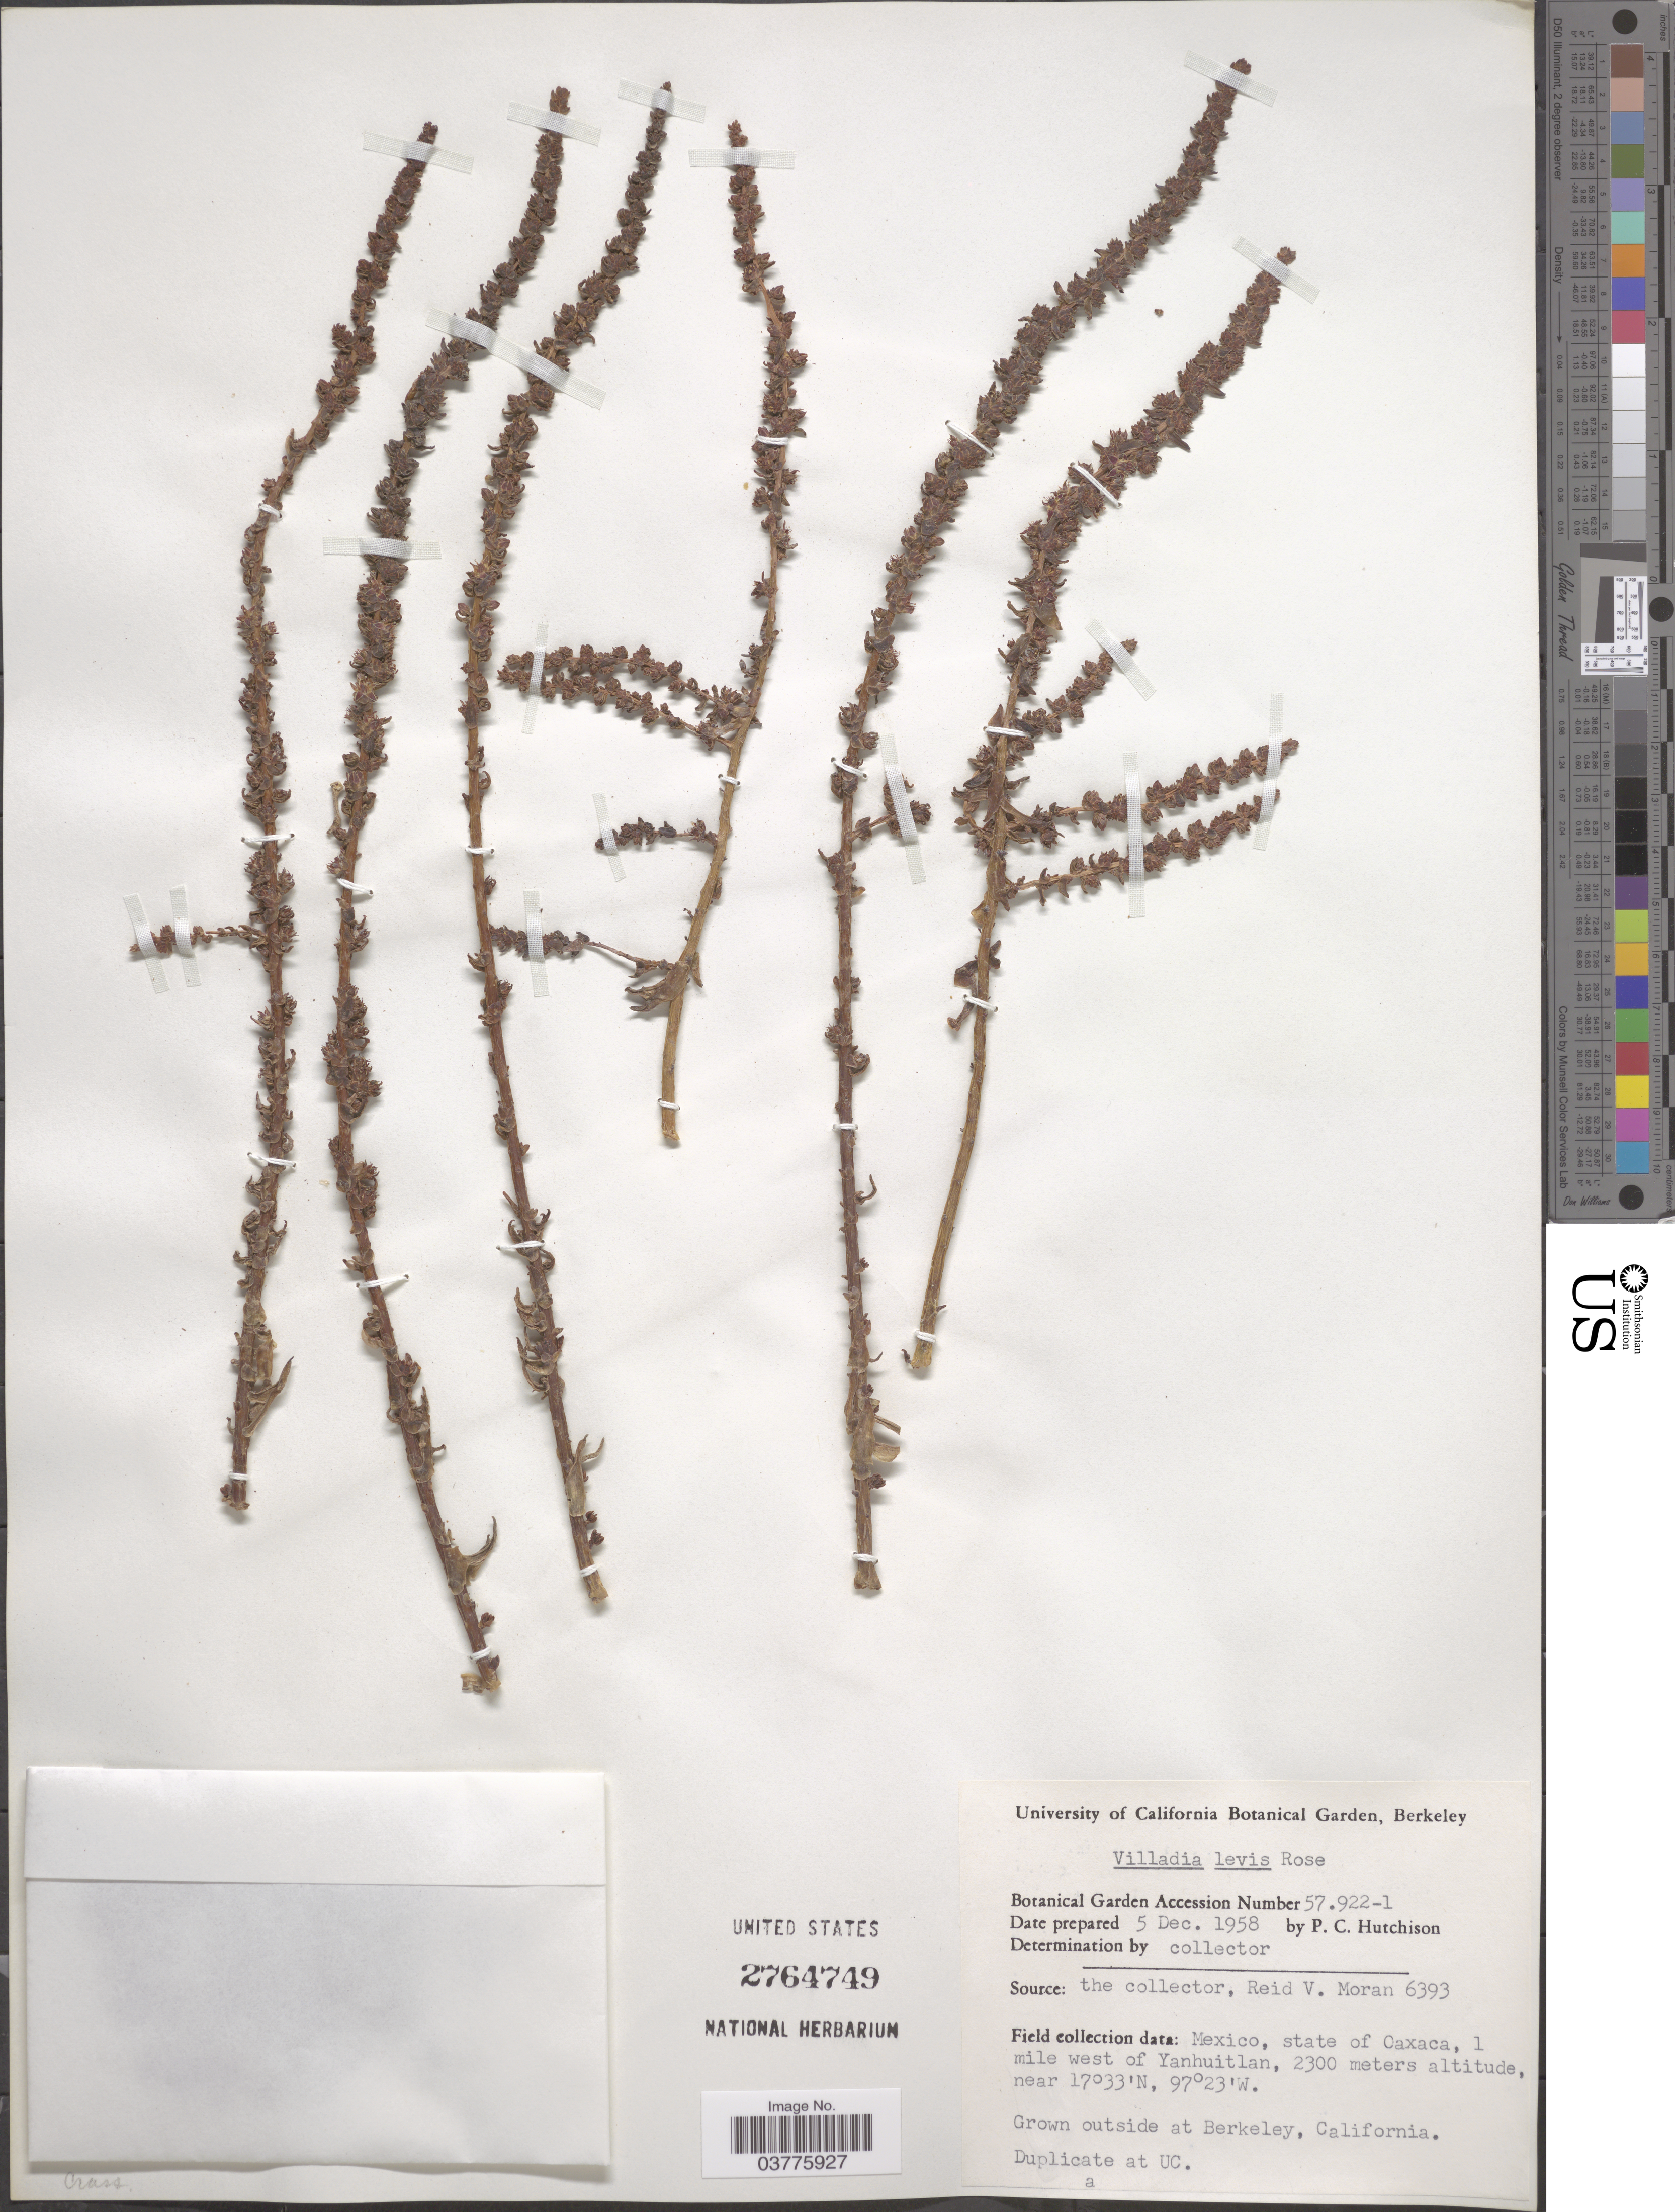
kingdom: Plantae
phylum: Tracheophyta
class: Magnoliopsida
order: Saxifragales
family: Crassulaceae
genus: Villadia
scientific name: Villadia levis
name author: Rose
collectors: P. C. Hutchison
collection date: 1958-12-05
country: United States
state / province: California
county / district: Alameda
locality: University of California Botanical Garden, Berkeley.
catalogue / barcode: US 2764749